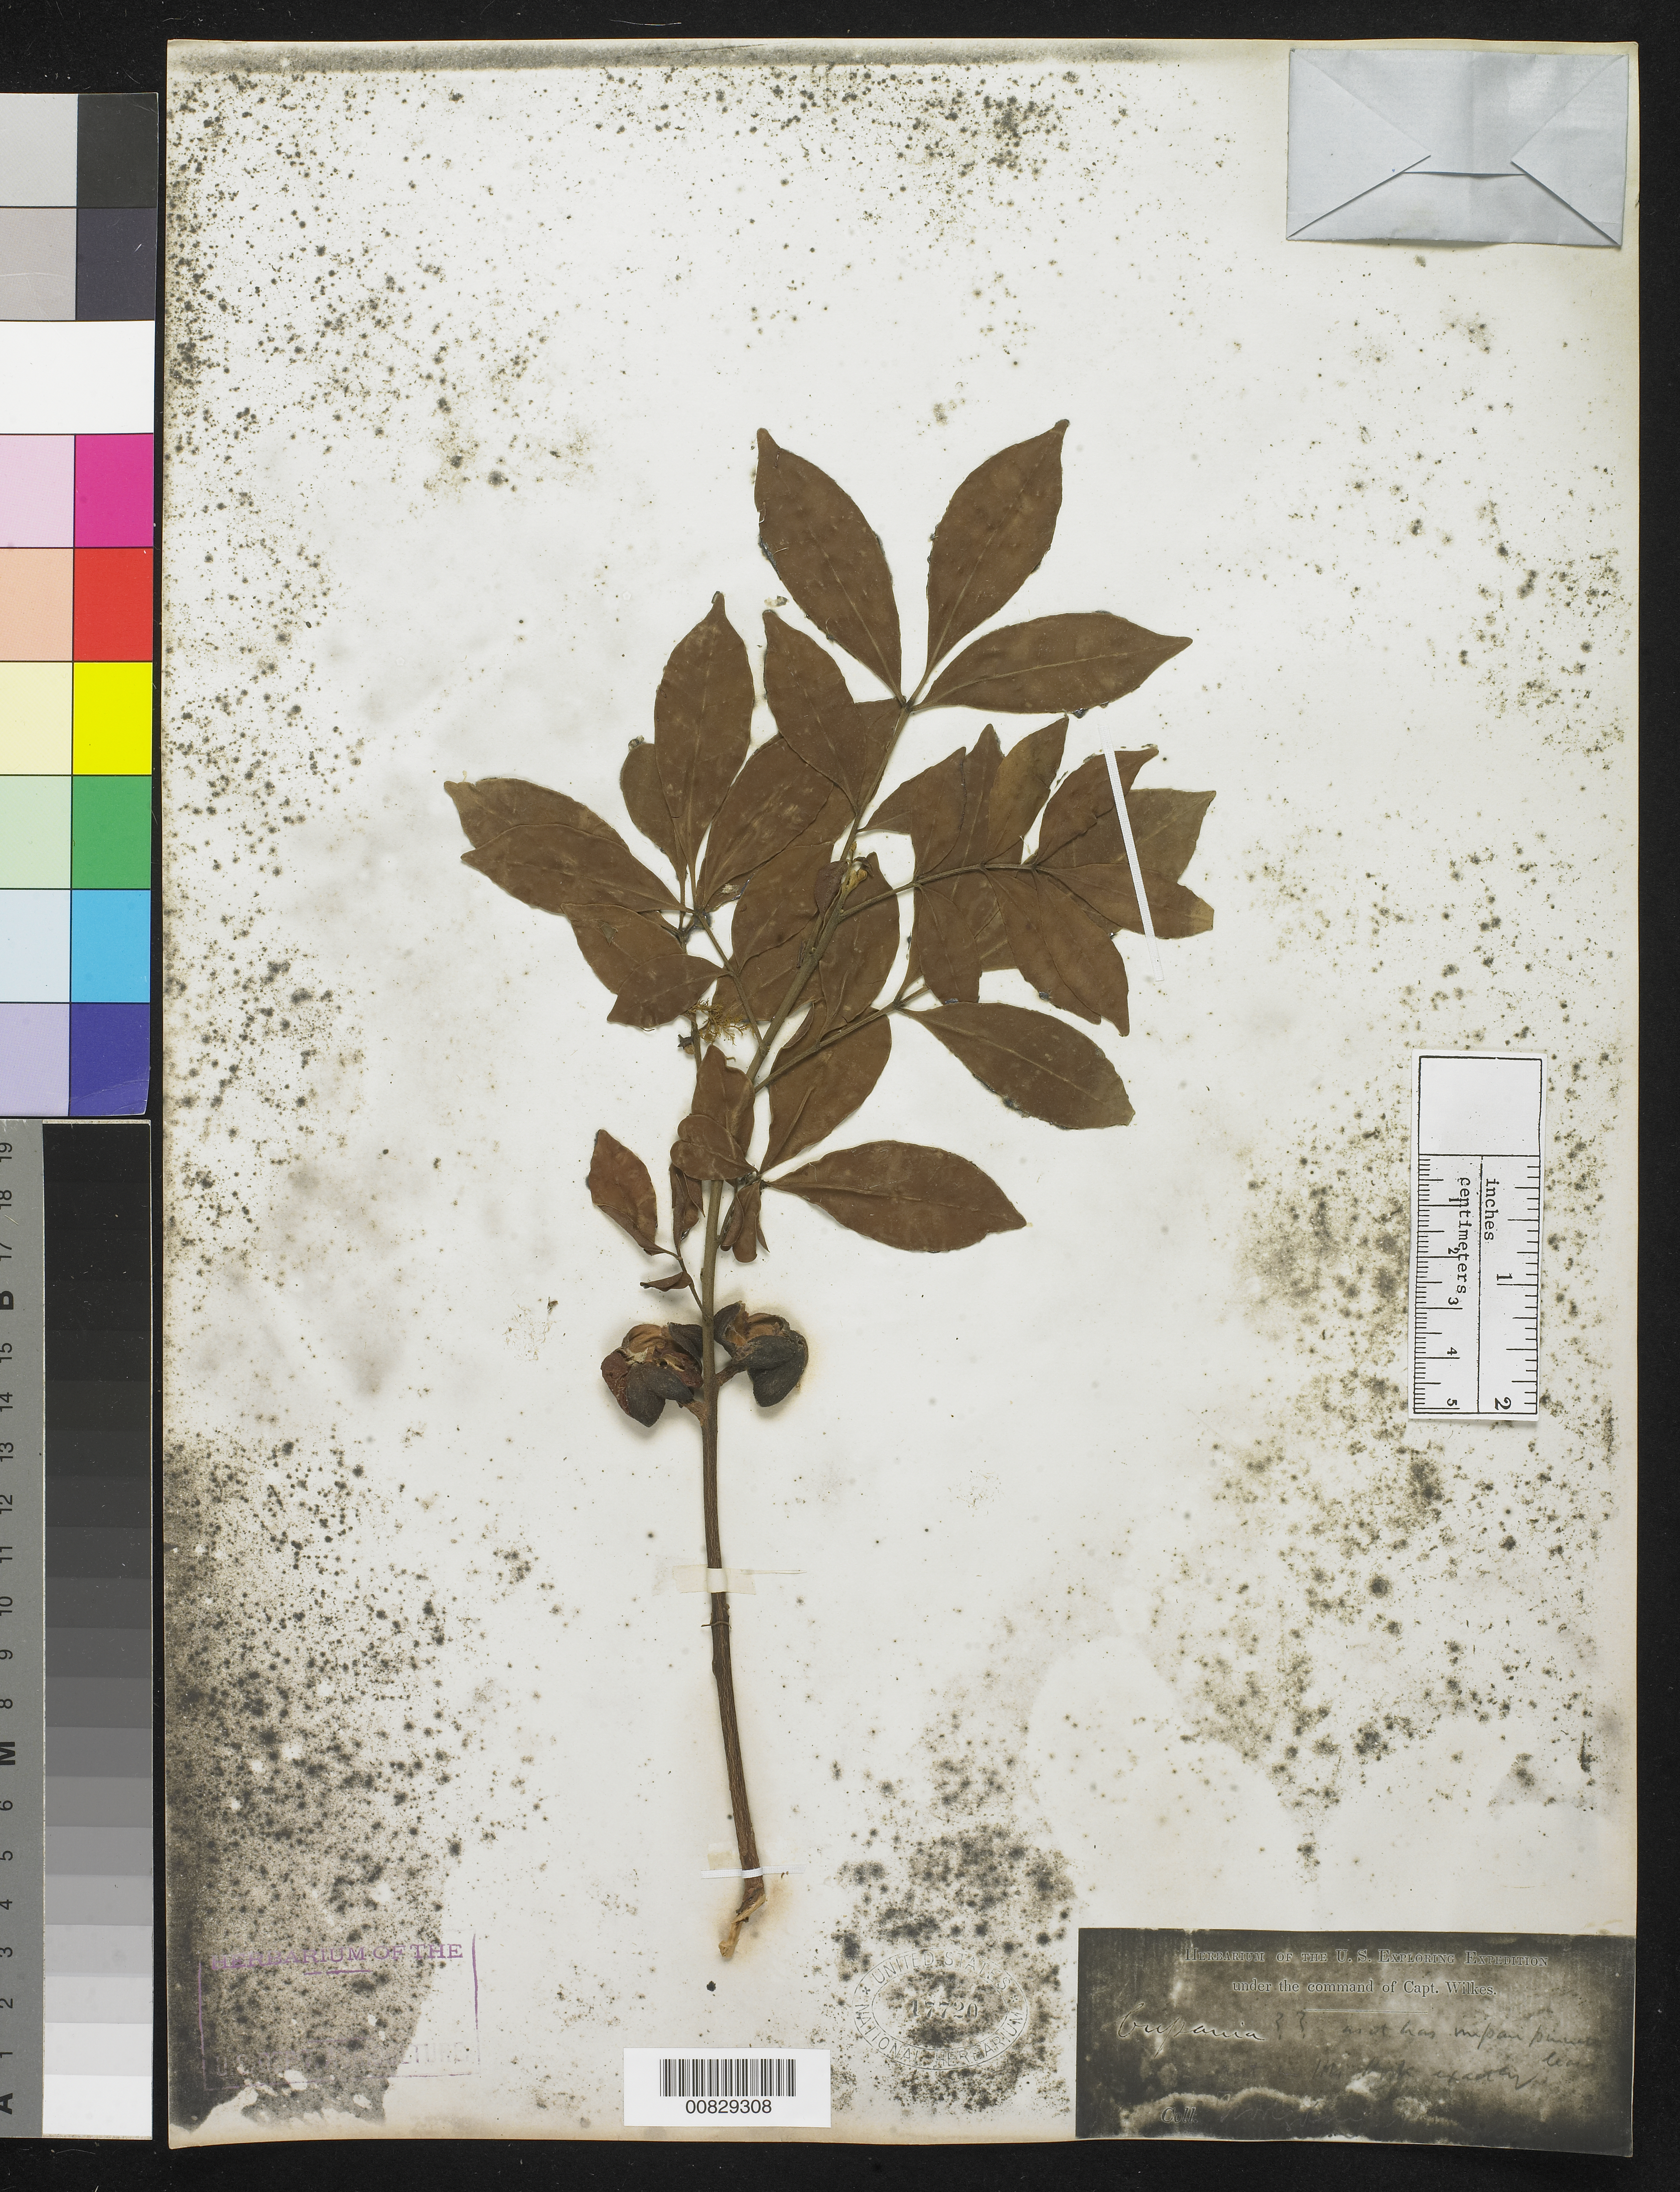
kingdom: Plantae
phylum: Tracheophyta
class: Magnoliopsida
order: Sapindales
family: Sapindaceae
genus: Cupania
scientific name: Cupania sp.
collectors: Wilkes Explor. Exped.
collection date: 1838/1842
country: Australia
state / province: New South Wales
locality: Woolongong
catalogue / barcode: US 17720